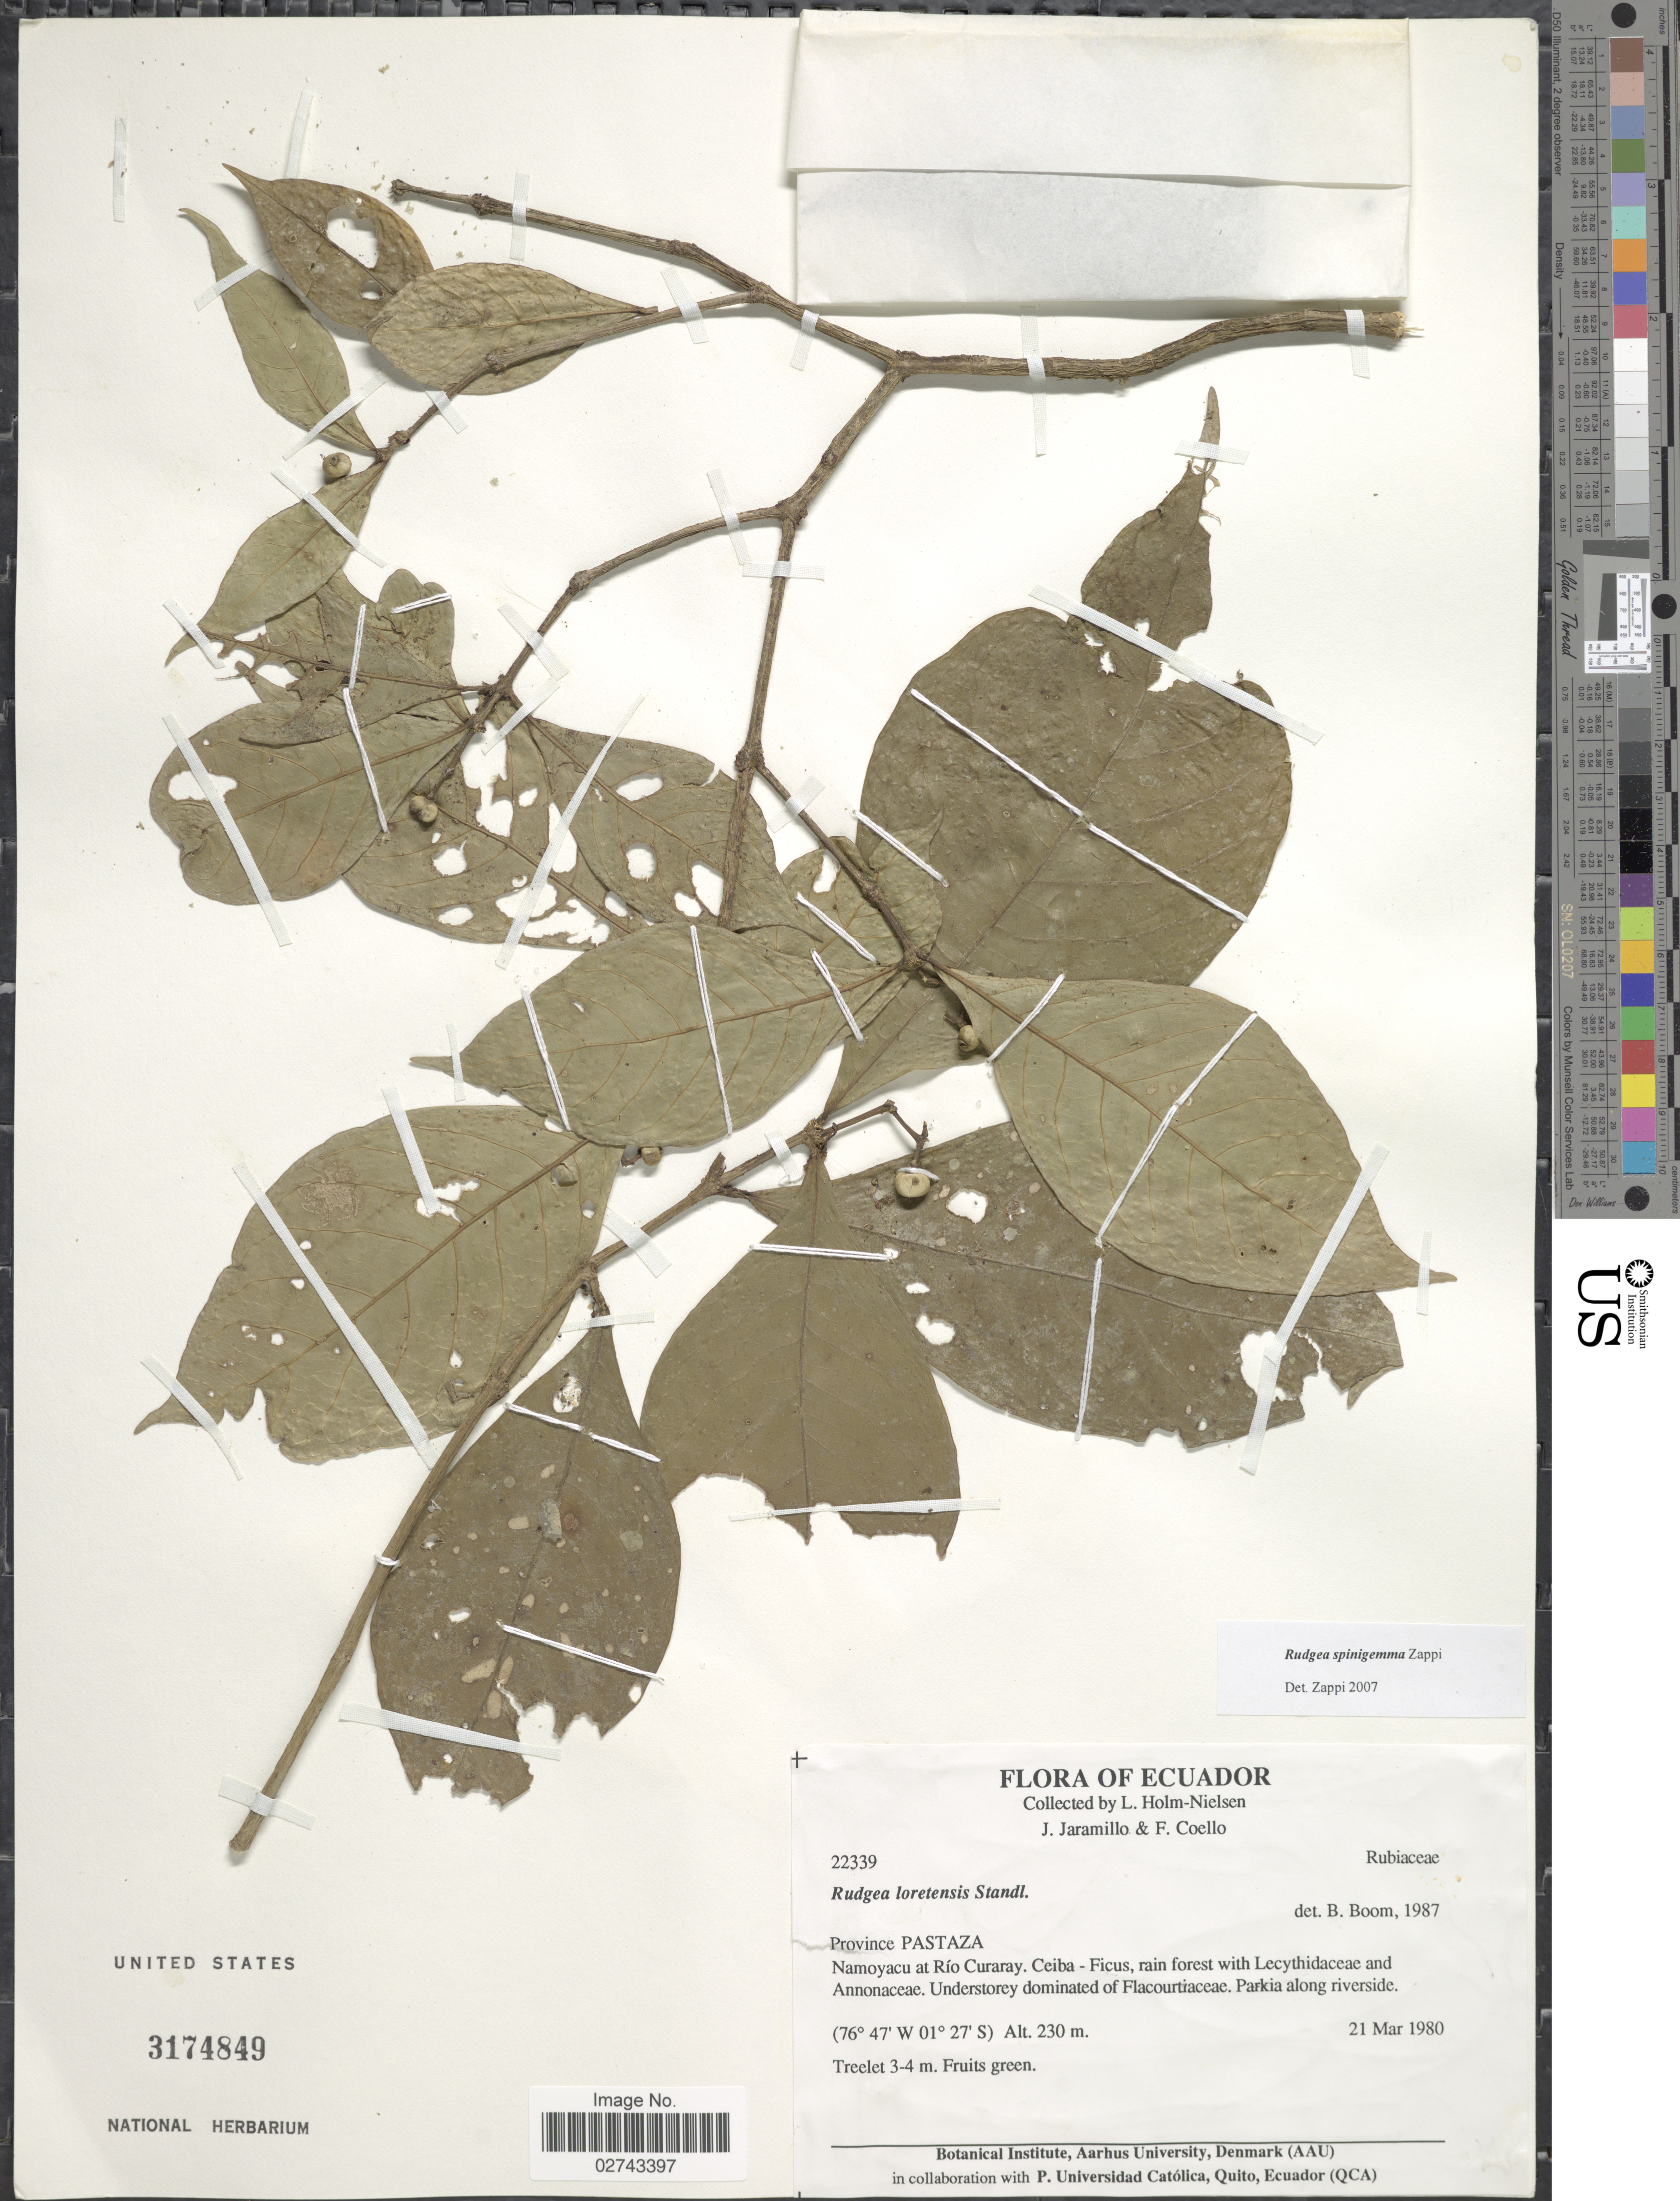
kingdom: Plantae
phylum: Tracheophyta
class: Magnoliopsida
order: Gentianales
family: Rubiaceae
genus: Rudgea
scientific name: Rudgea spinigemma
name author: Zappi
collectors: L. Holm-Nielsen, J. Jaramillo & F. Coello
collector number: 2239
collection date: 1980-03-21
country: Ecuador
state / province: Pastaza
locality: Namoyacu at Rio Curaray, Ceiba-Ficus, rain forest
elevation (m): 230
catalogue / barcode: US 3174849